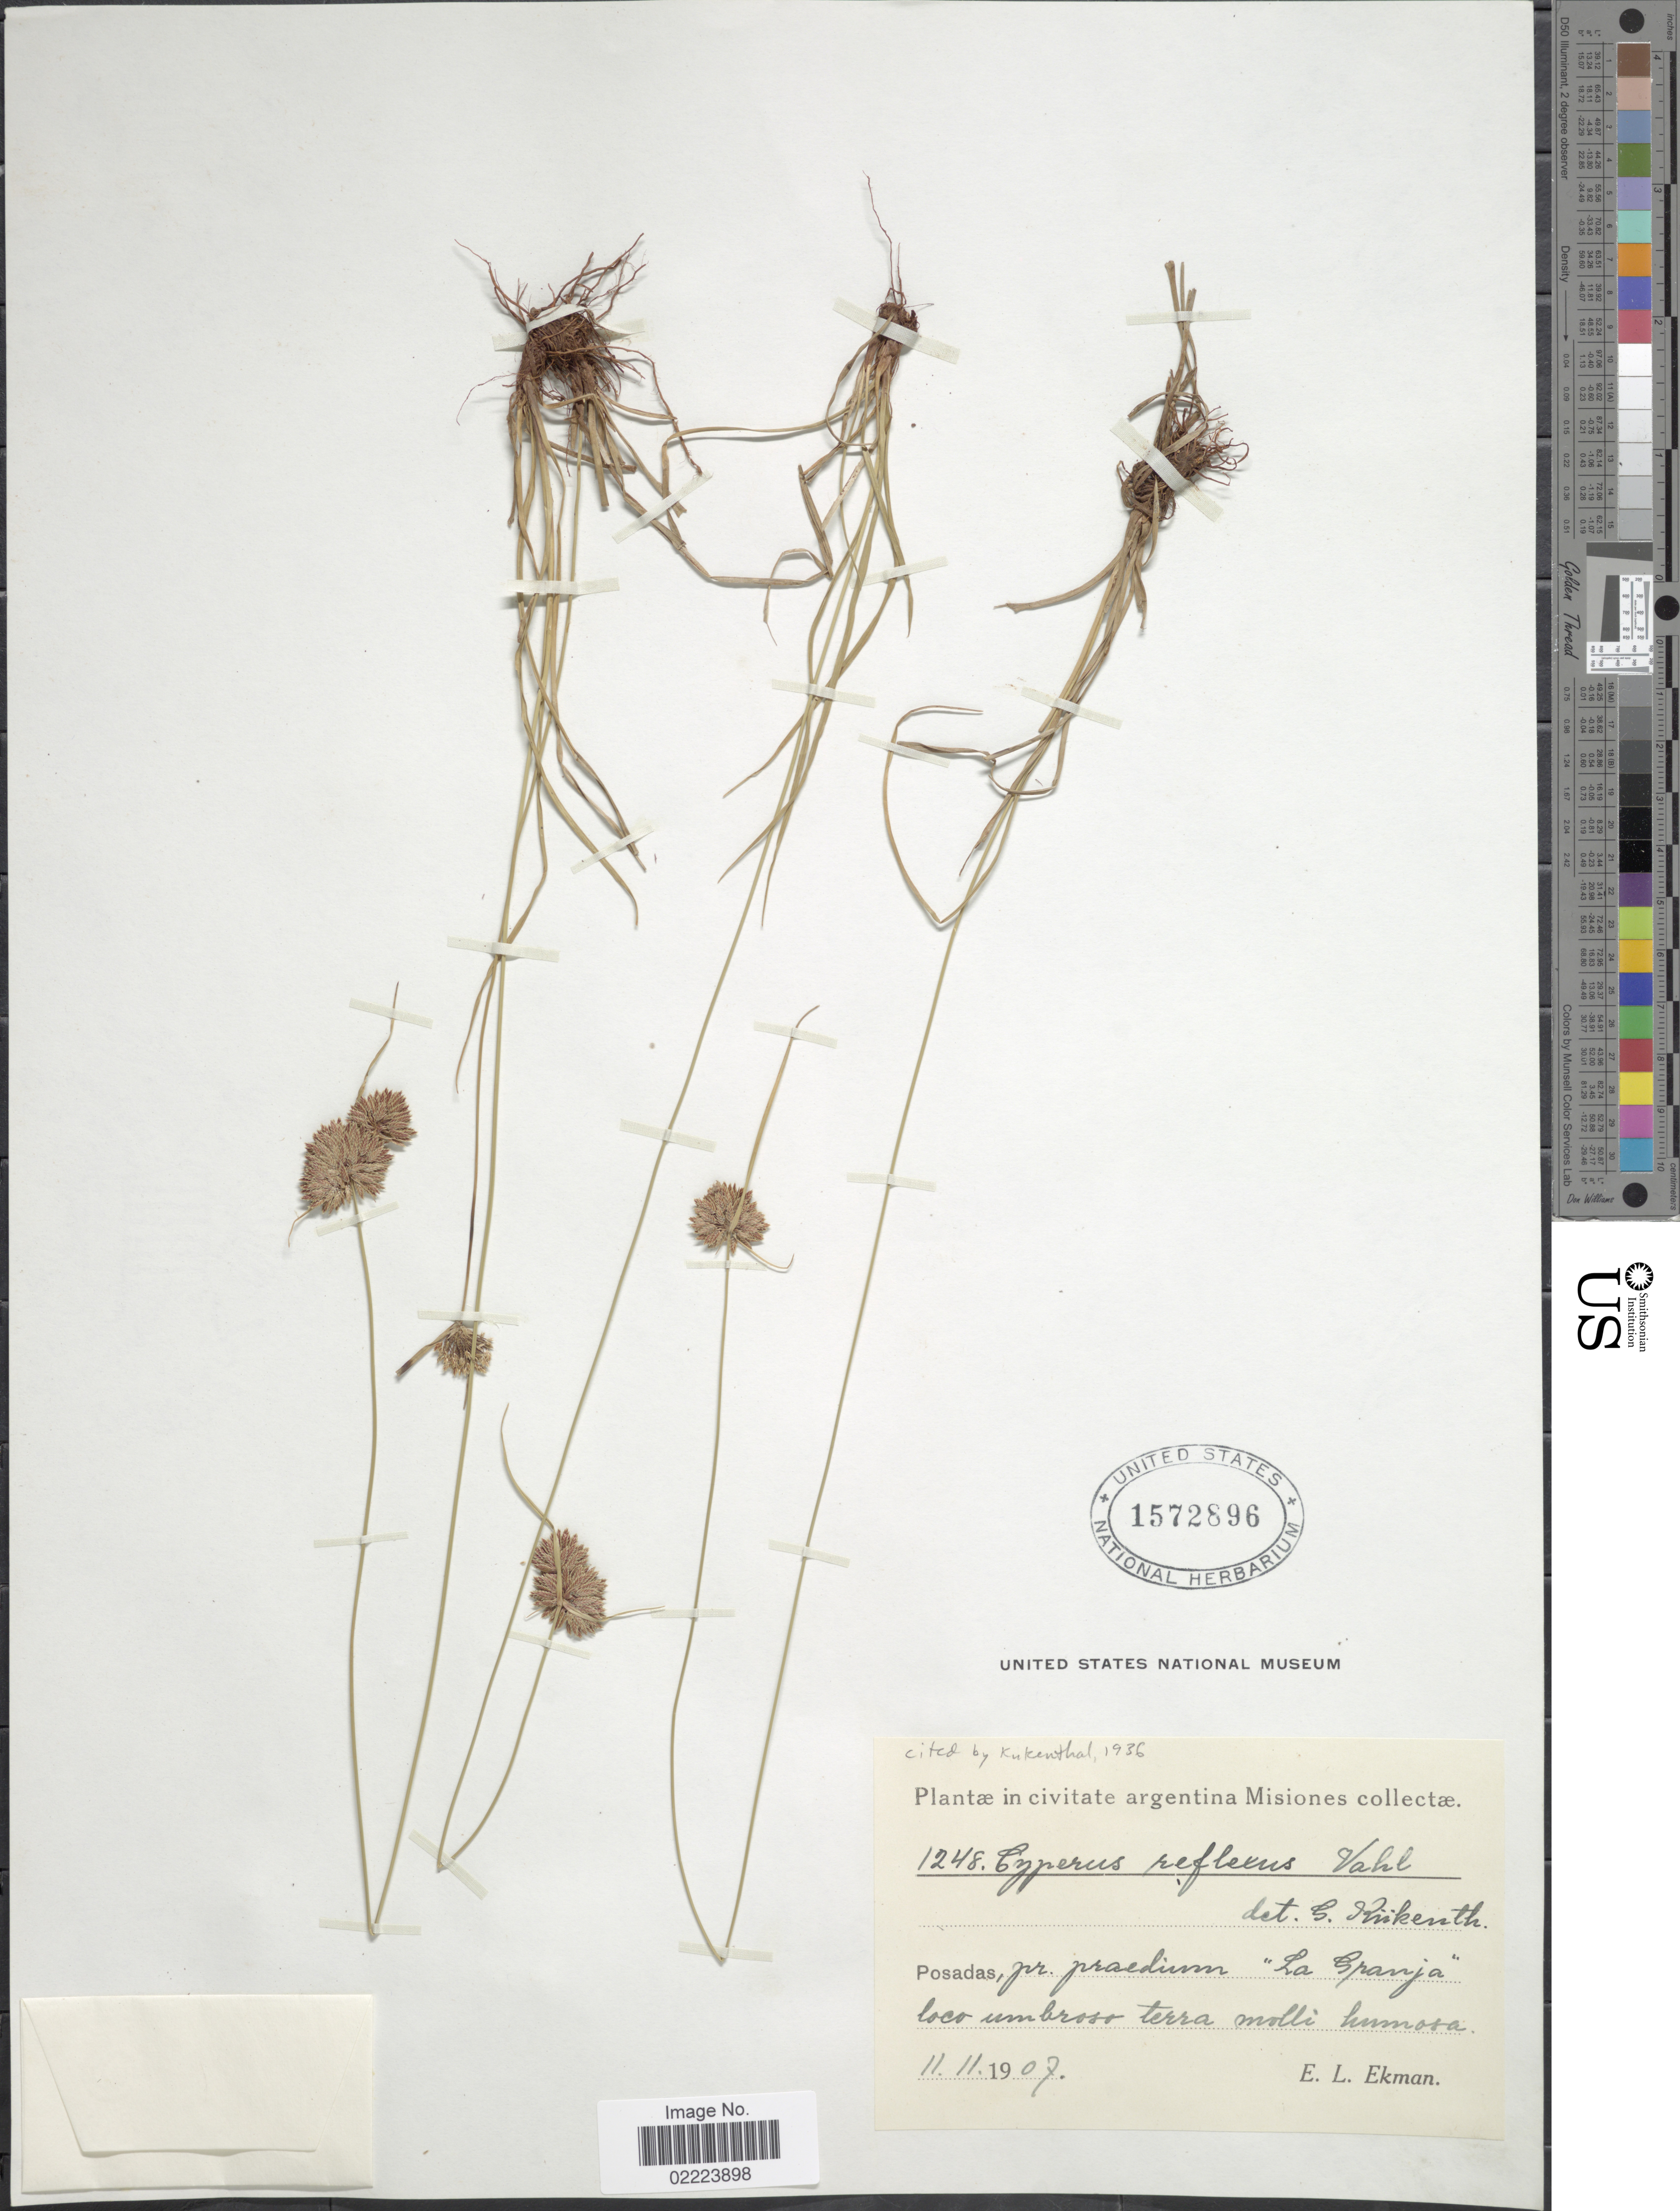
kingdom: Plantae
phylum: Tracheophyta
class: Liliopsida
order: Poales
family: Cyperaceae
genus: Cyperus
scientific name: Cyperus reflexus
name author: Vahl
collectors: E. L. Ekman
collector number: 1248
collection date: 1907-11-11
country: Argentina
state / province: Misiones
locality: Posadas, pr. praedium "La Granja"loco umbroso terra molli humosa.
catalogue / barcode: US 1572896